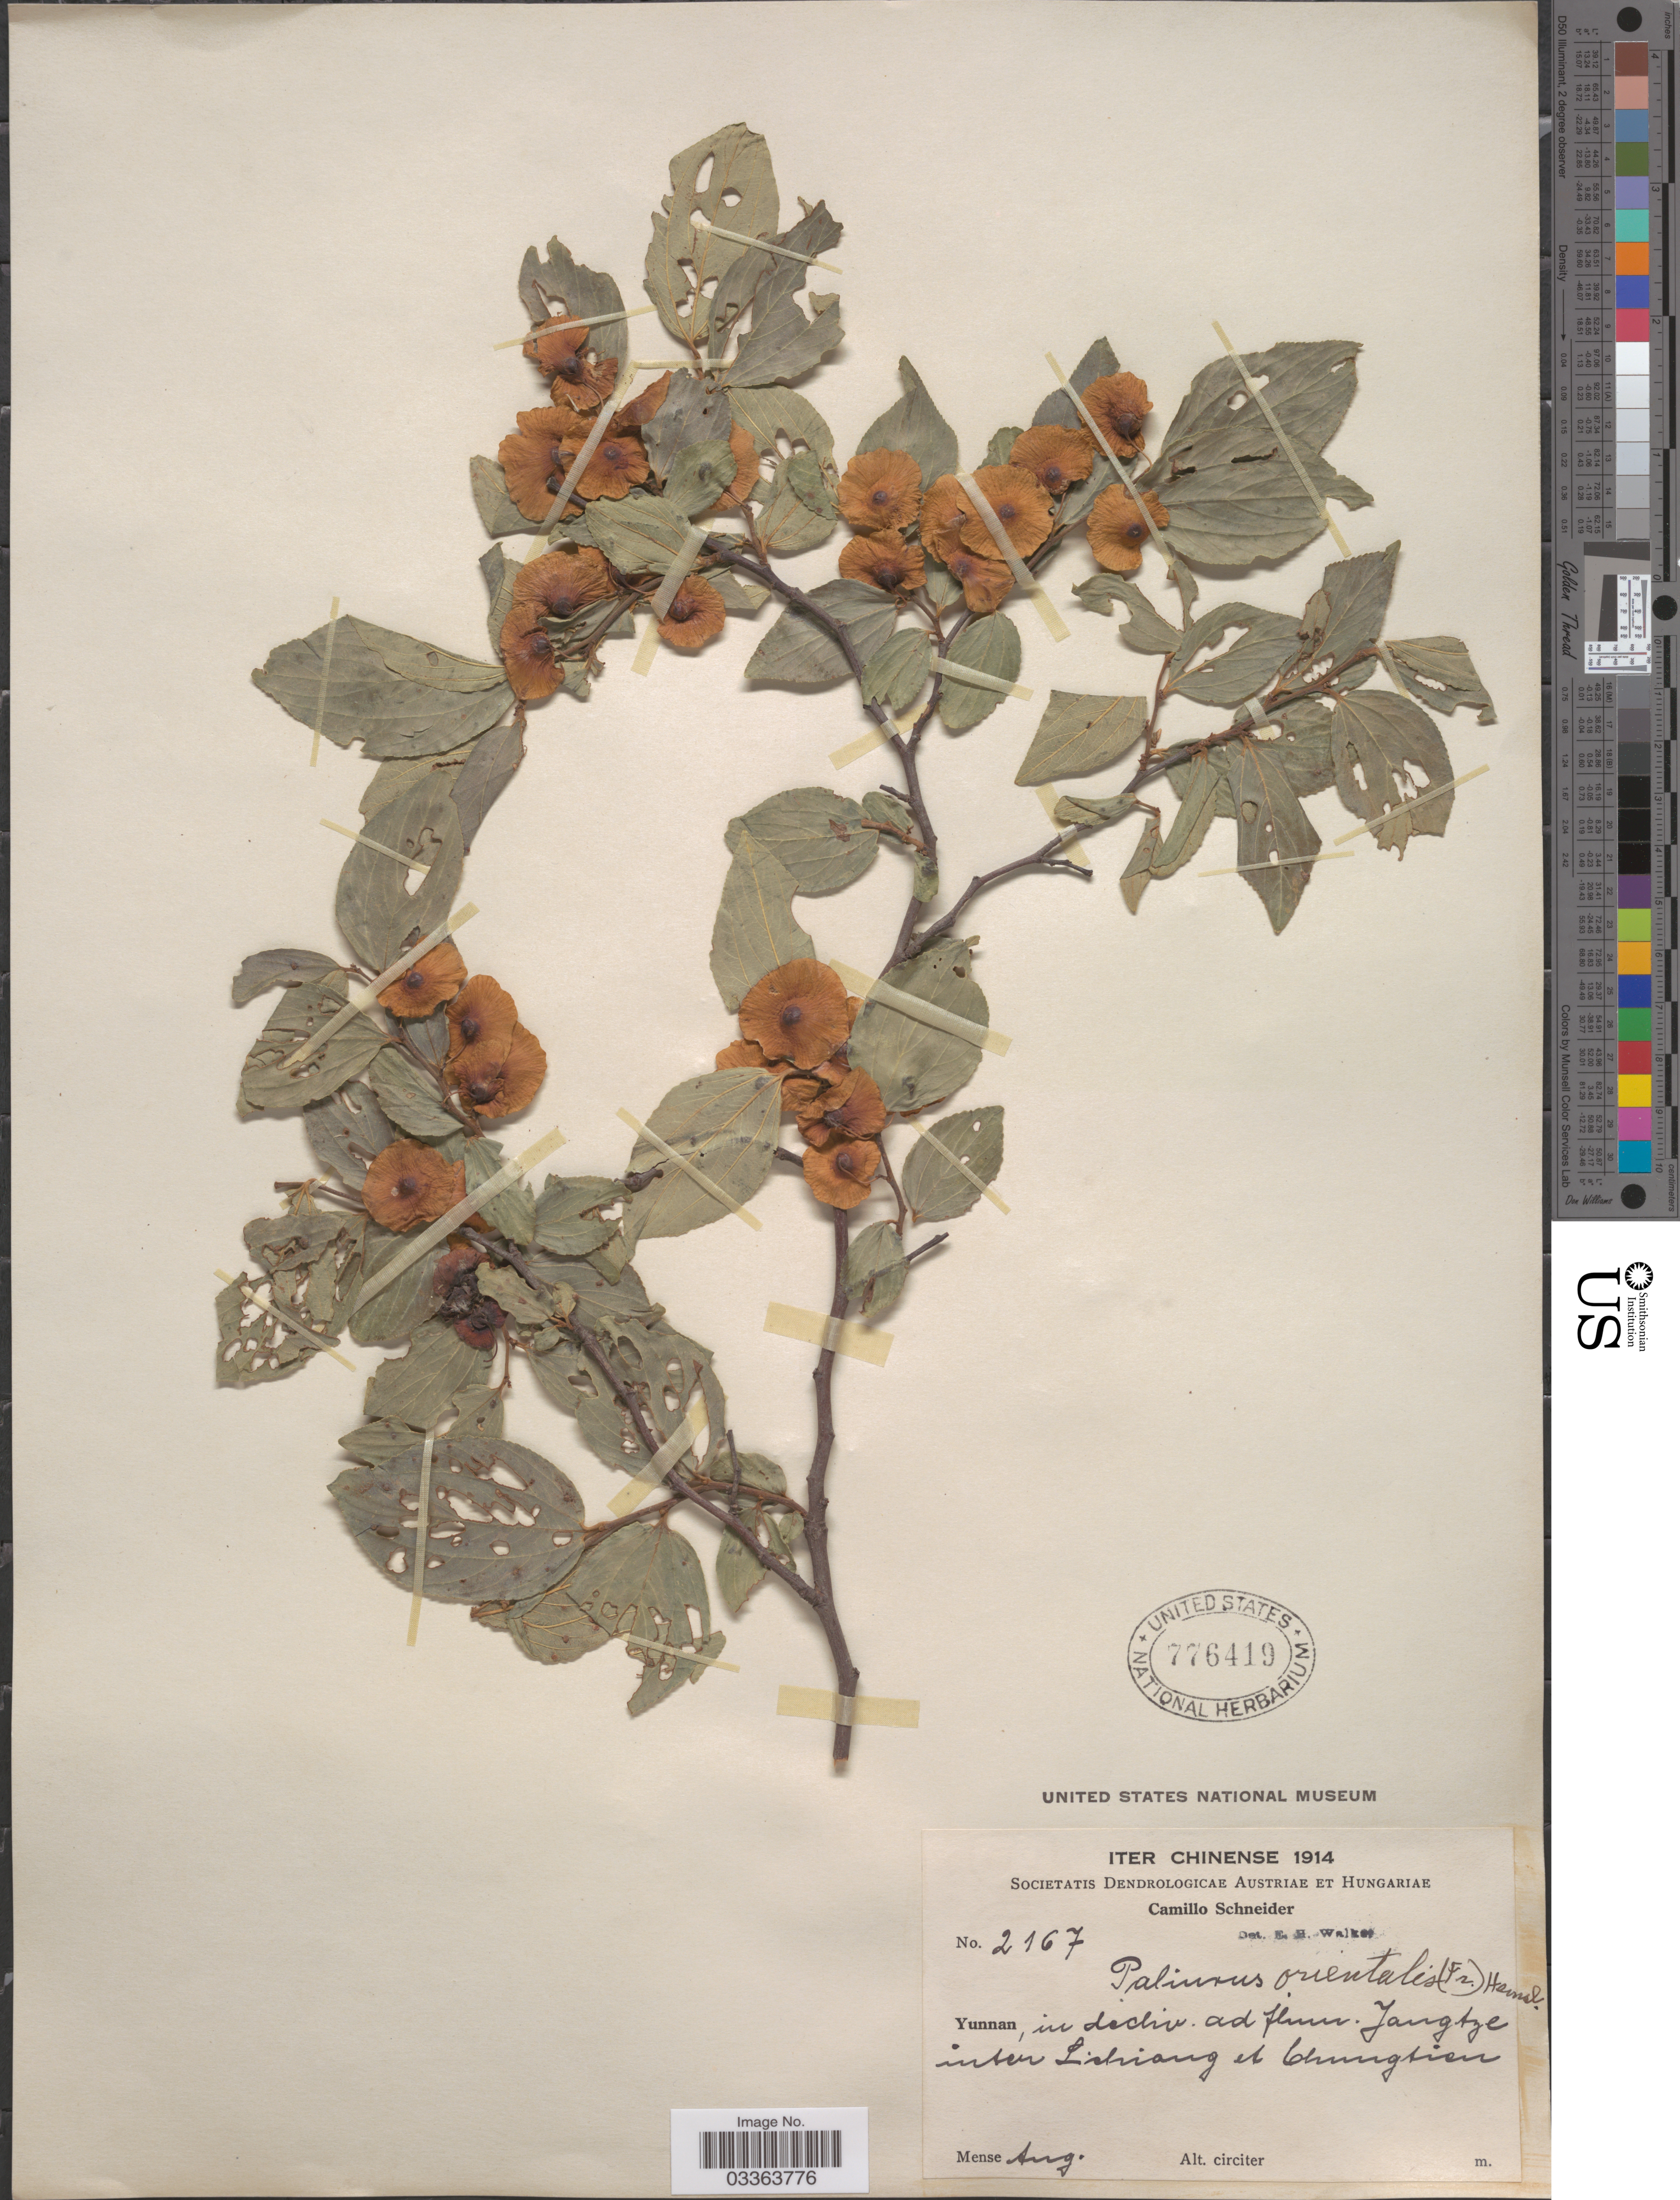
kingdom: Plantae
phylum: Tracheophyta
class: Magnoliopsida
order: Rosales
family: Rhamnaceae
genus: Paliurus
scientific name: Paliurus orientalis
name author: Hemsl.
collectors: C. K. Schneider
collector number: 2167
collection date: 1914-08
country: China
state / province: Yunnan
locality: Iter Chinense. Yangtze inter Lichiang et Chungtien.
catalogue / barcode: US 776419